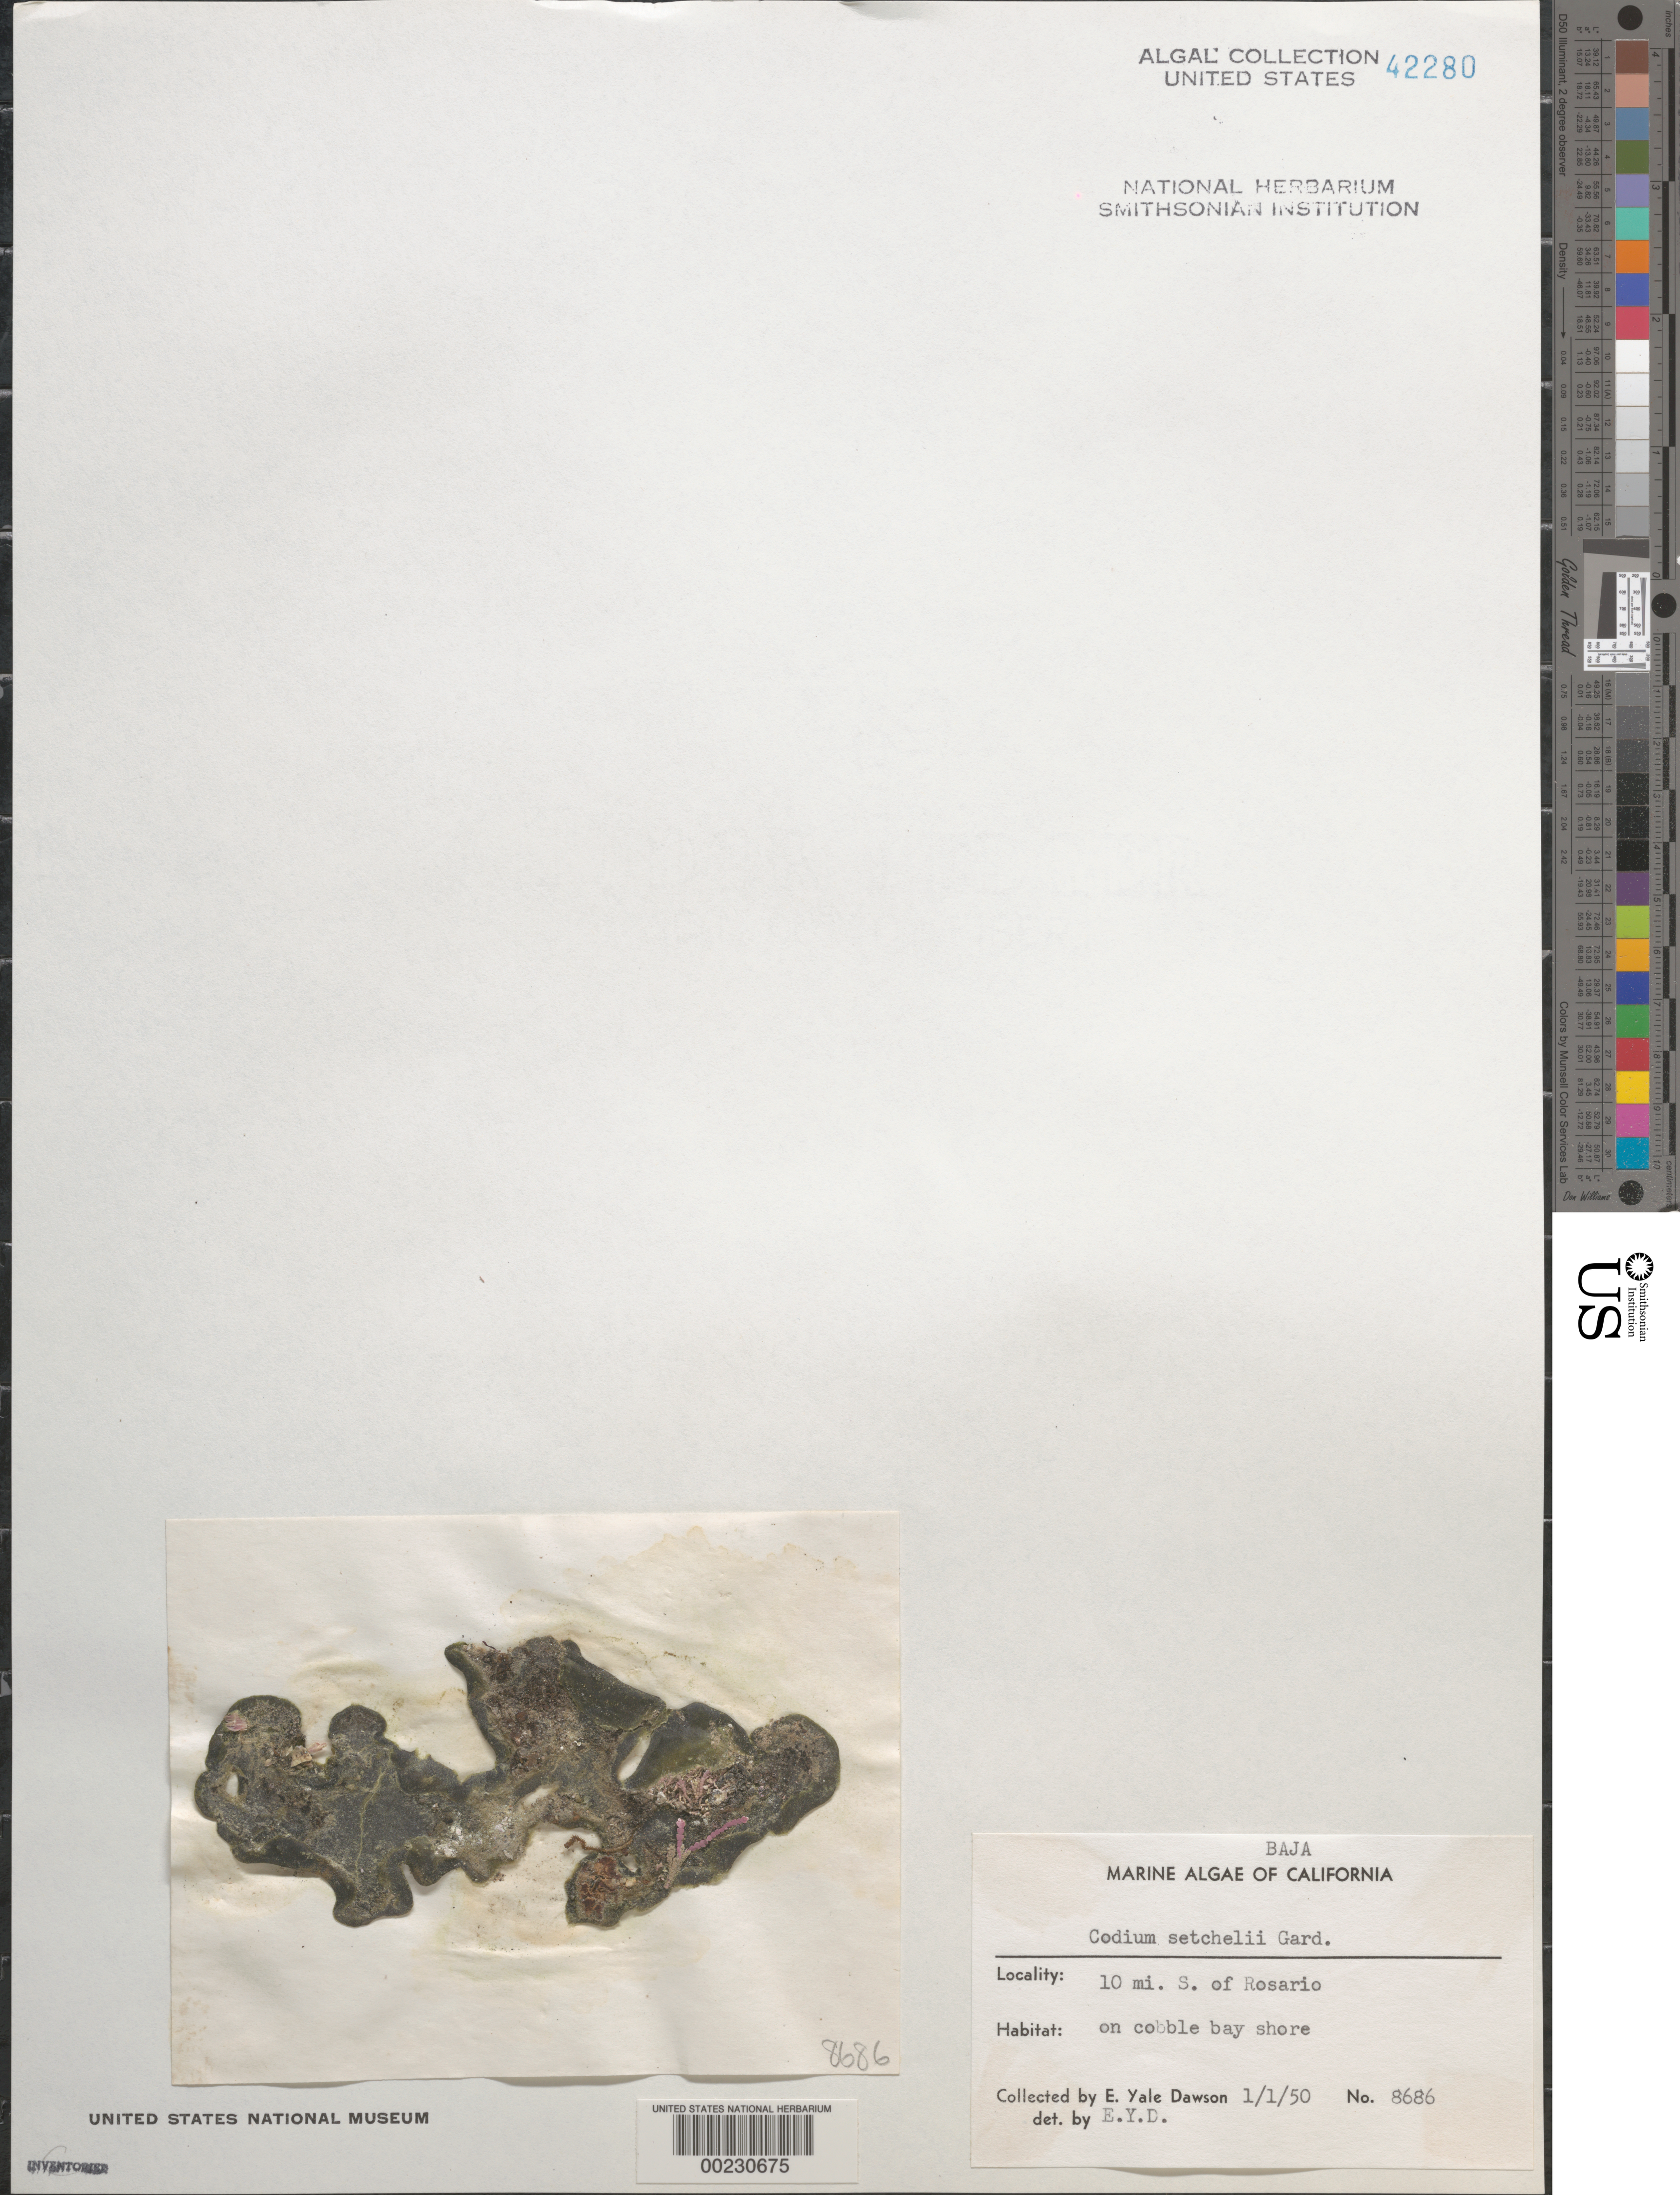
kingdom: Plantae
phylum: Chlorophyta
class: Ulvophyceae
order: Bryopsidales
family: Codiaceae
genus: Codium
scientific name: Codium setchellii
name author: N.L. Gardner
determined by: Dawson, E. Y.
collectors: E. Y. Dawson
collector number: EYD 8686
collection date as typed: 01 Jan 1950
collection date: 1950-01-01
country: Mexico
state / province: Baja California Norte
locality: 10 miles south of Rosario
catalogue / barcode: US 42280